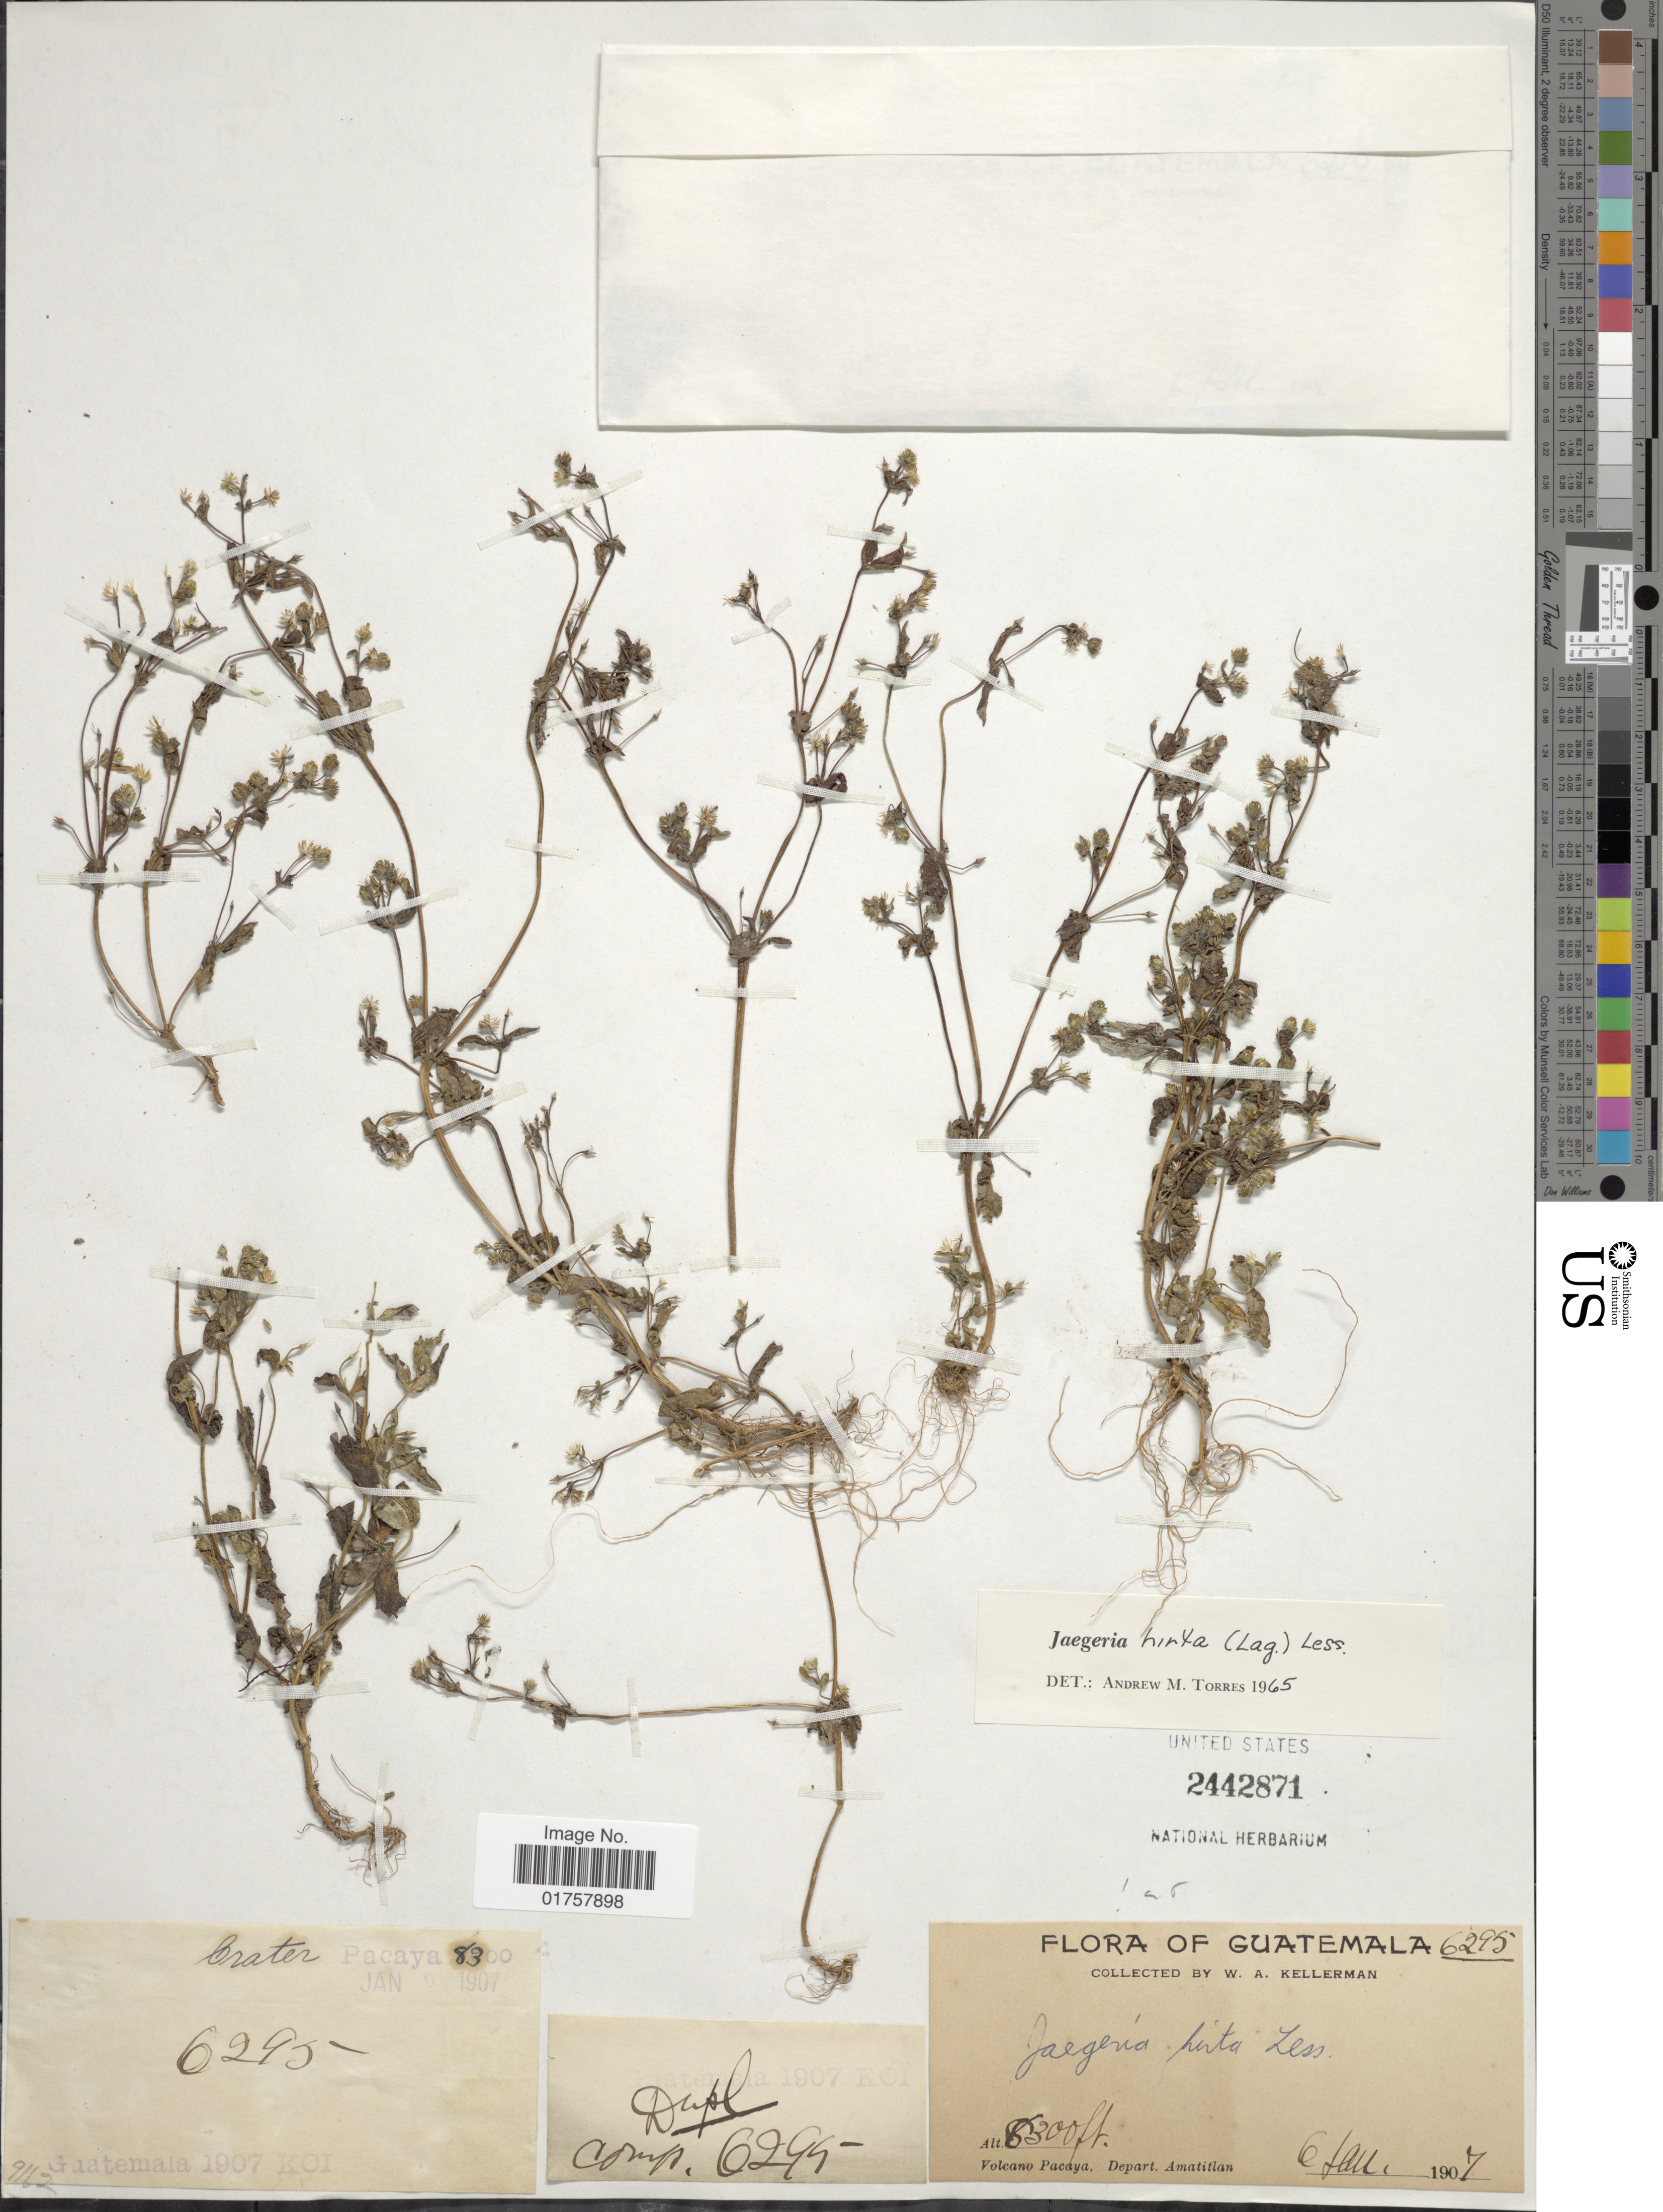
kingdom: Plantae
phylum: Tracheophyta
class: Magnoliopsida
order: Asterales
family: Asteraceae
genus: Jaegeria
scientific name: Jaegeria hirta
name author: (Lag.) Less.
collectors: W. Kellerman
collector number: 6295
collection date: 1907-01-06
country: Guatemala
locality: Volcano Pacaya, Depart. Amatitlan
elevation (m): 1920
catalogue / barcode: US 2442871